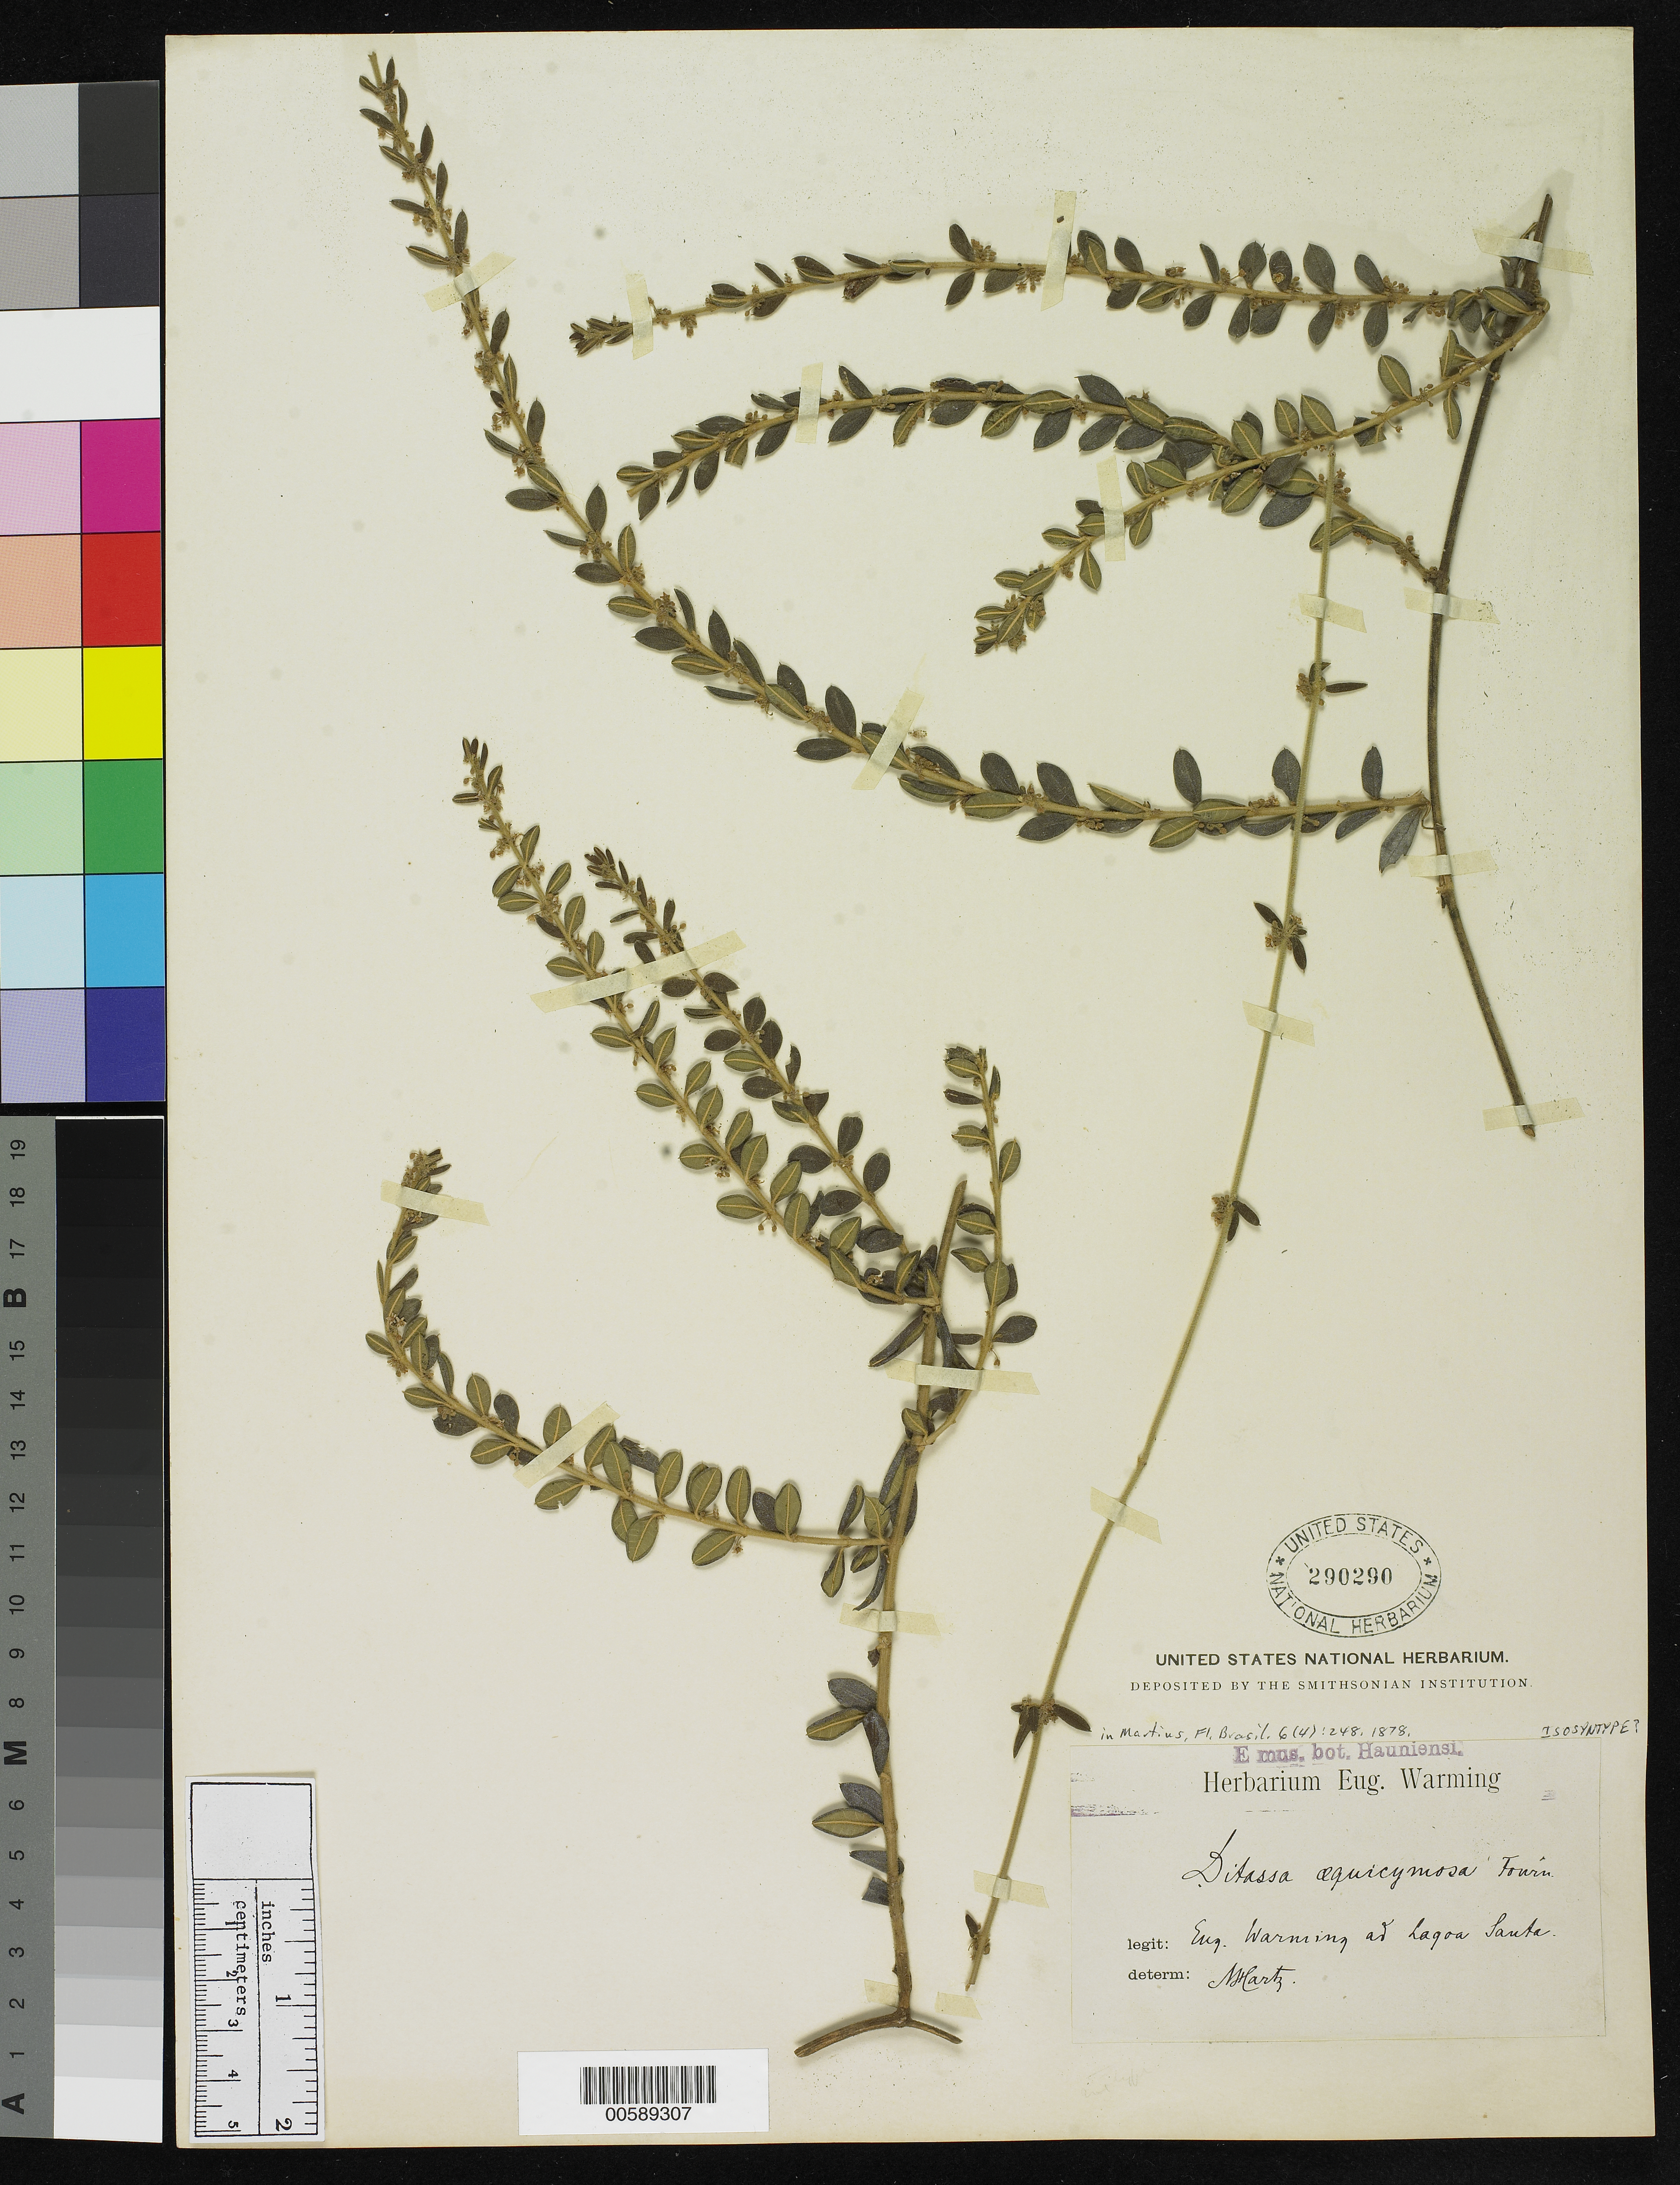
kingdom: Plantae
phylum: Tracheophyta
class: Magnoliopsida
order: Gentianales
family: Apocynaceae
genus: Ditassa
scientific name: Ditassa aequicymosa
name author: E. Fourn. in Mart.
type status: Possible Isosyntype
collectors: E. Warming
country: Brazil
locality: Ad Lagoa Santa.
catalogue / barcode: US 290290